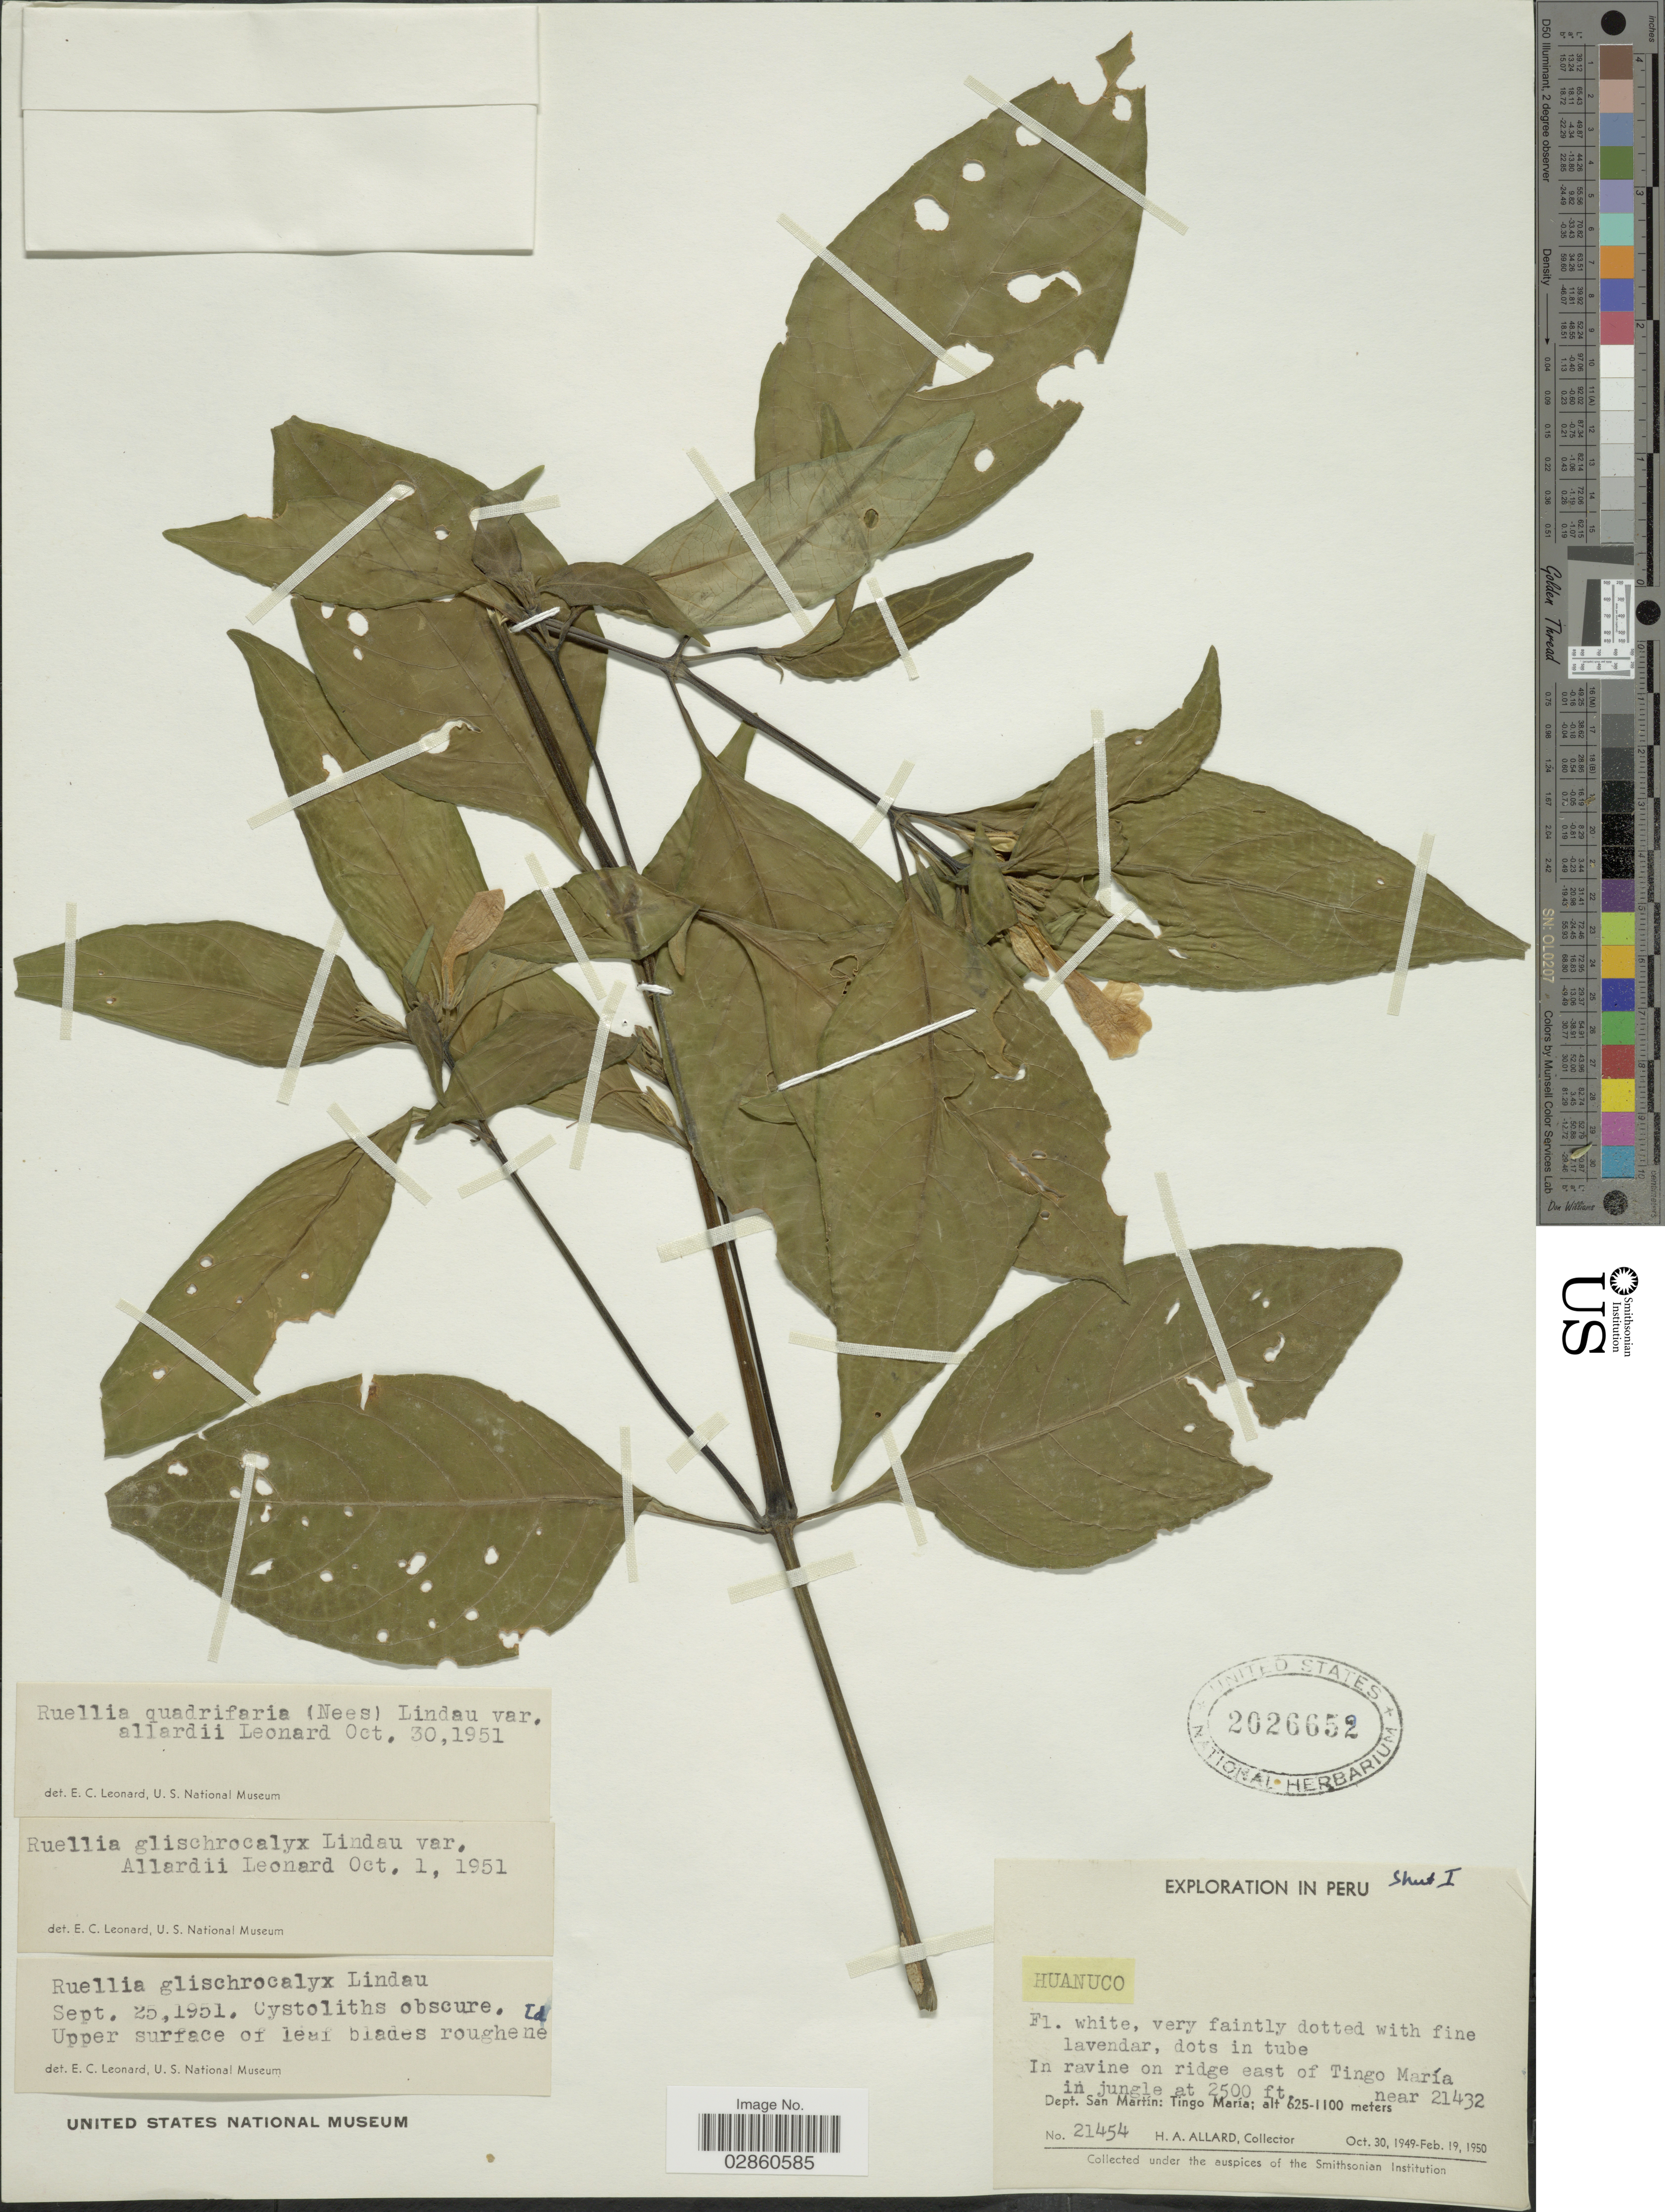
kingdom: Plantae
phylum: Tracheophyta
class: Magnoliopsida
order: Lamiales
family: Acanthaceae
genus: Ruellia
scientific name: Ruellia glischrocalyx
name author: Lindau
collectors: H. A. Allard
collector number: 21454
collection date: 1949-10-30/1950-02-19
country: Peru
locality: Huanuco. In ravine on ridge east of Tingo María near 21432 in jungle at 2500 ft. Dept. San Martín: Tingo María.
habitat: in ravine on ridge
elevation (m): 762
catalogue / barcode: US 2026652